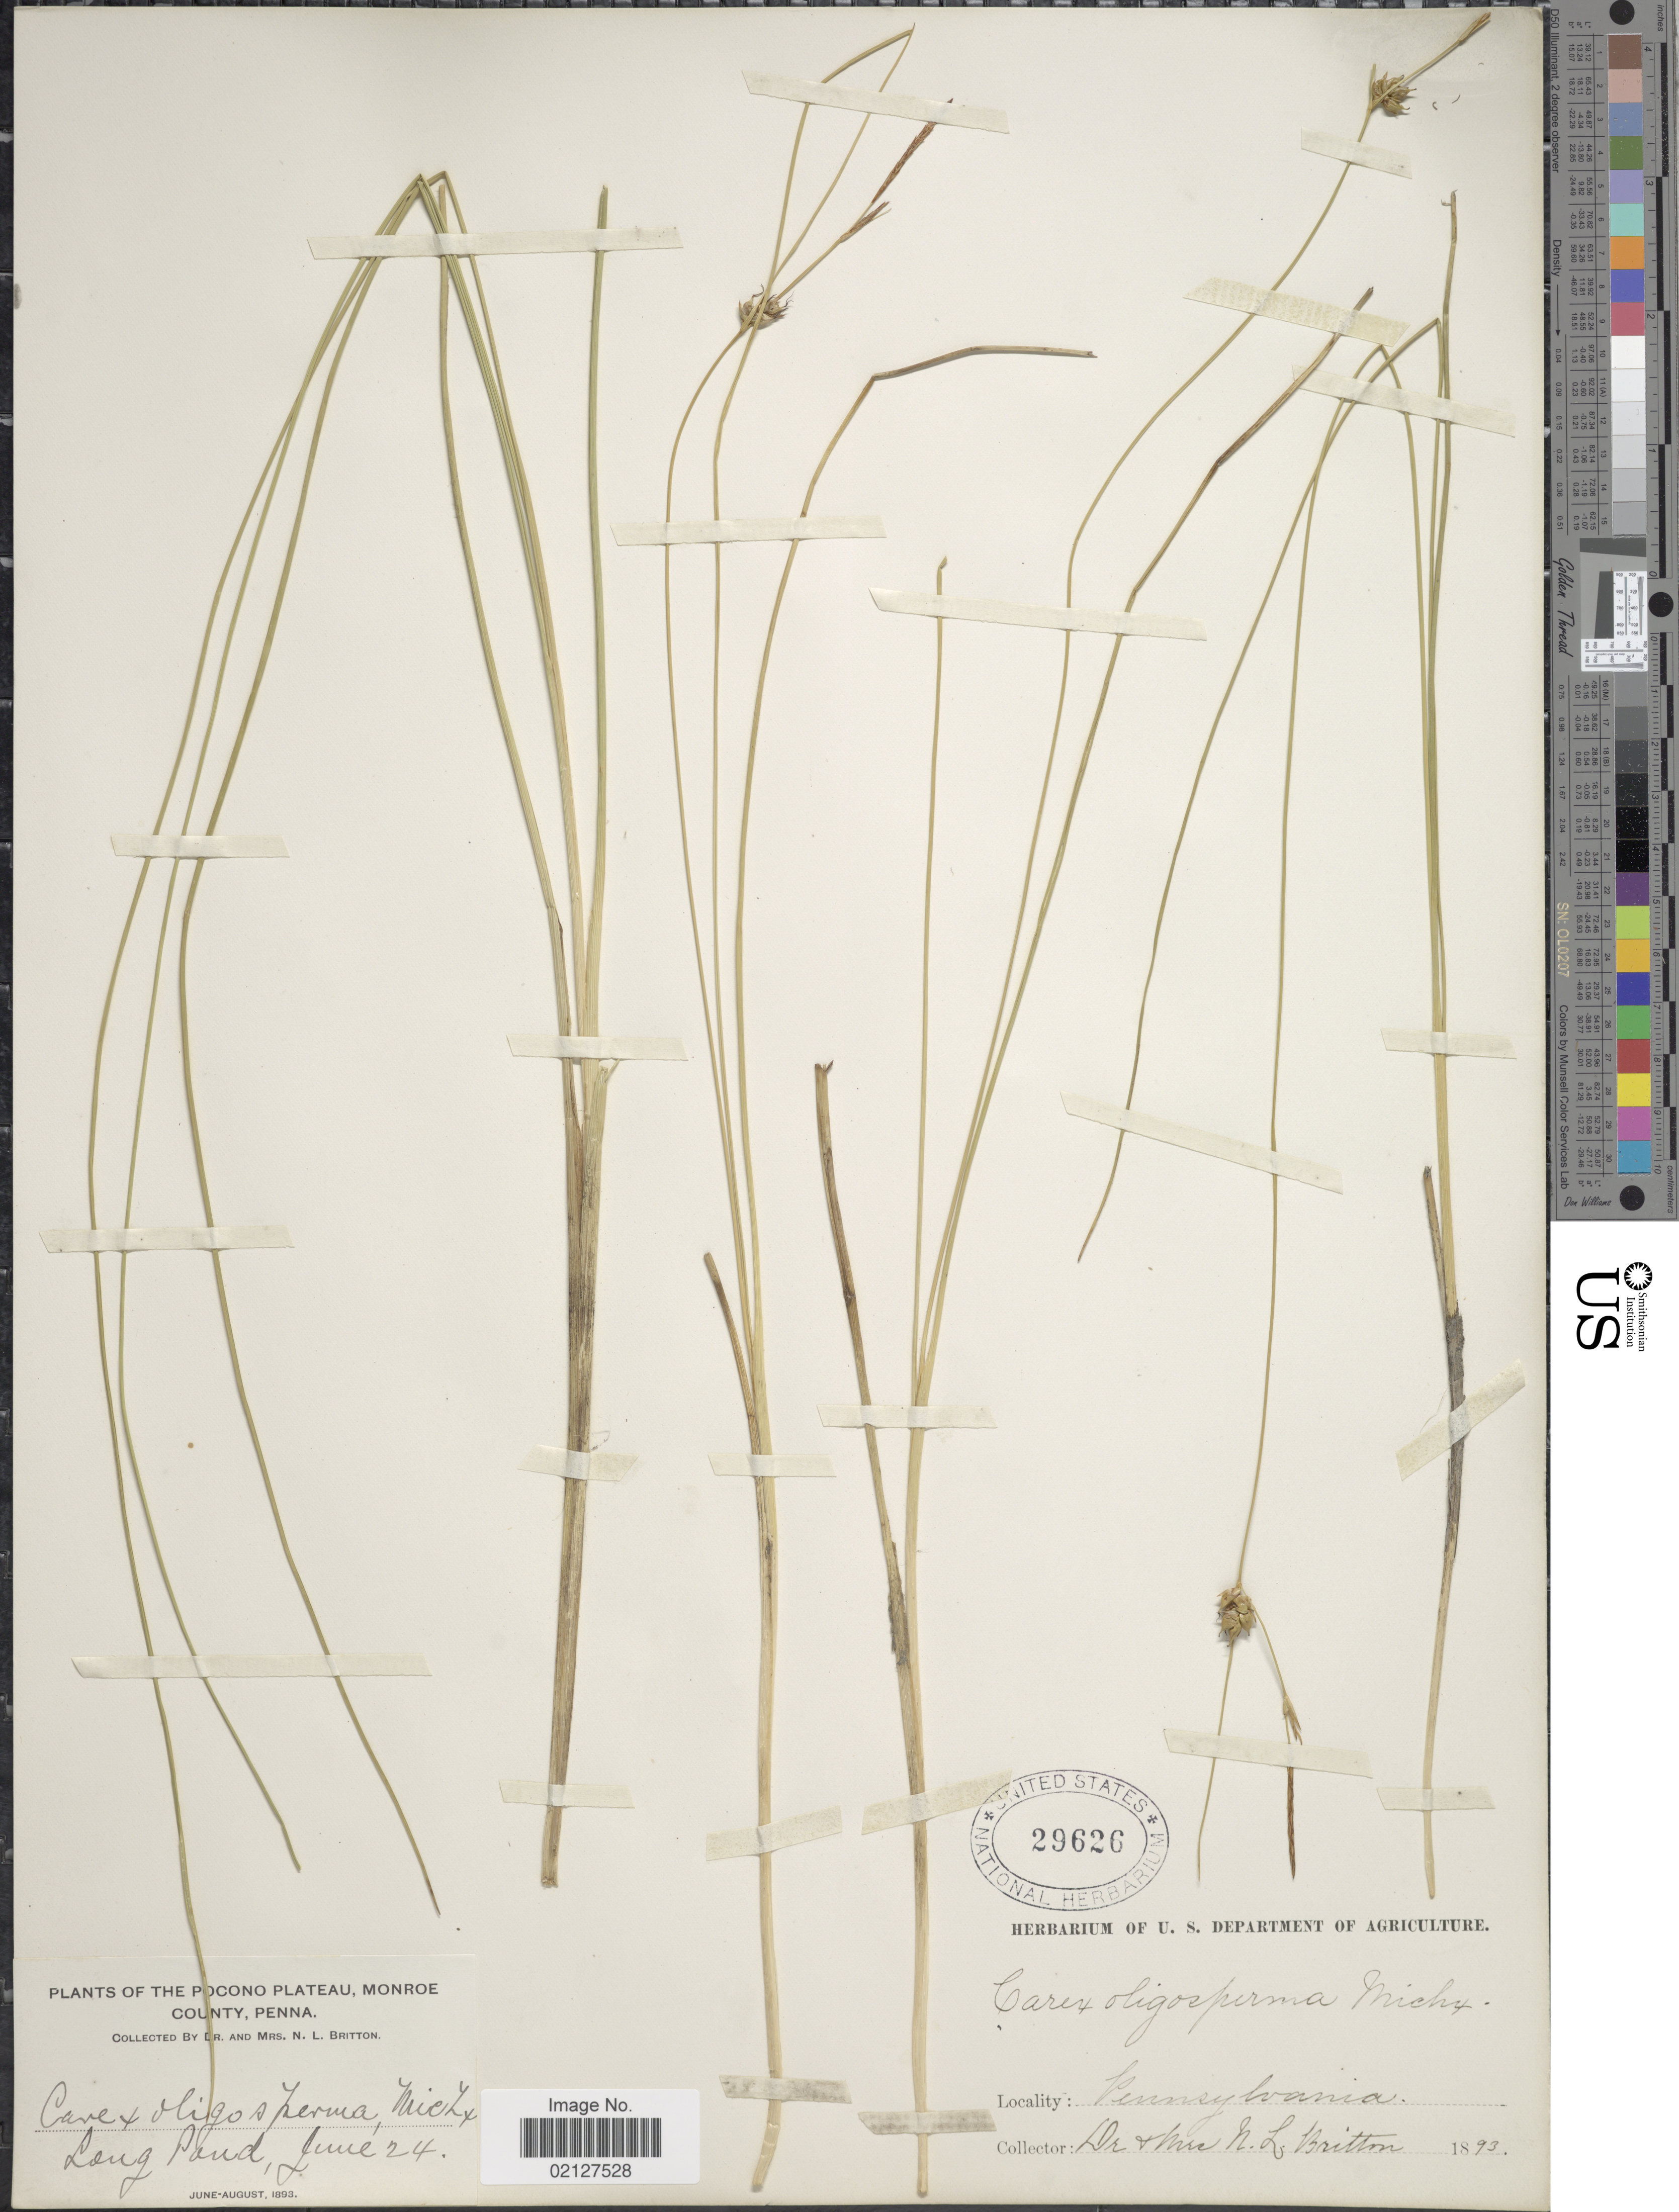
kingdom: Plantae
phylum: Tracheophyta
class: Liliopsida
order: Poales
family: Cyperaceae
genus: Carex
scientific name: Carex oligosperma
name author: Michx.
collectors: N. Britton & E. G. Britton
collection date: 1893-06-24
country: United States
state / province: Pennsylvania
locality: Pocono Plateau, Monroe County. Long Pond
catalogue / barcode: US 29626